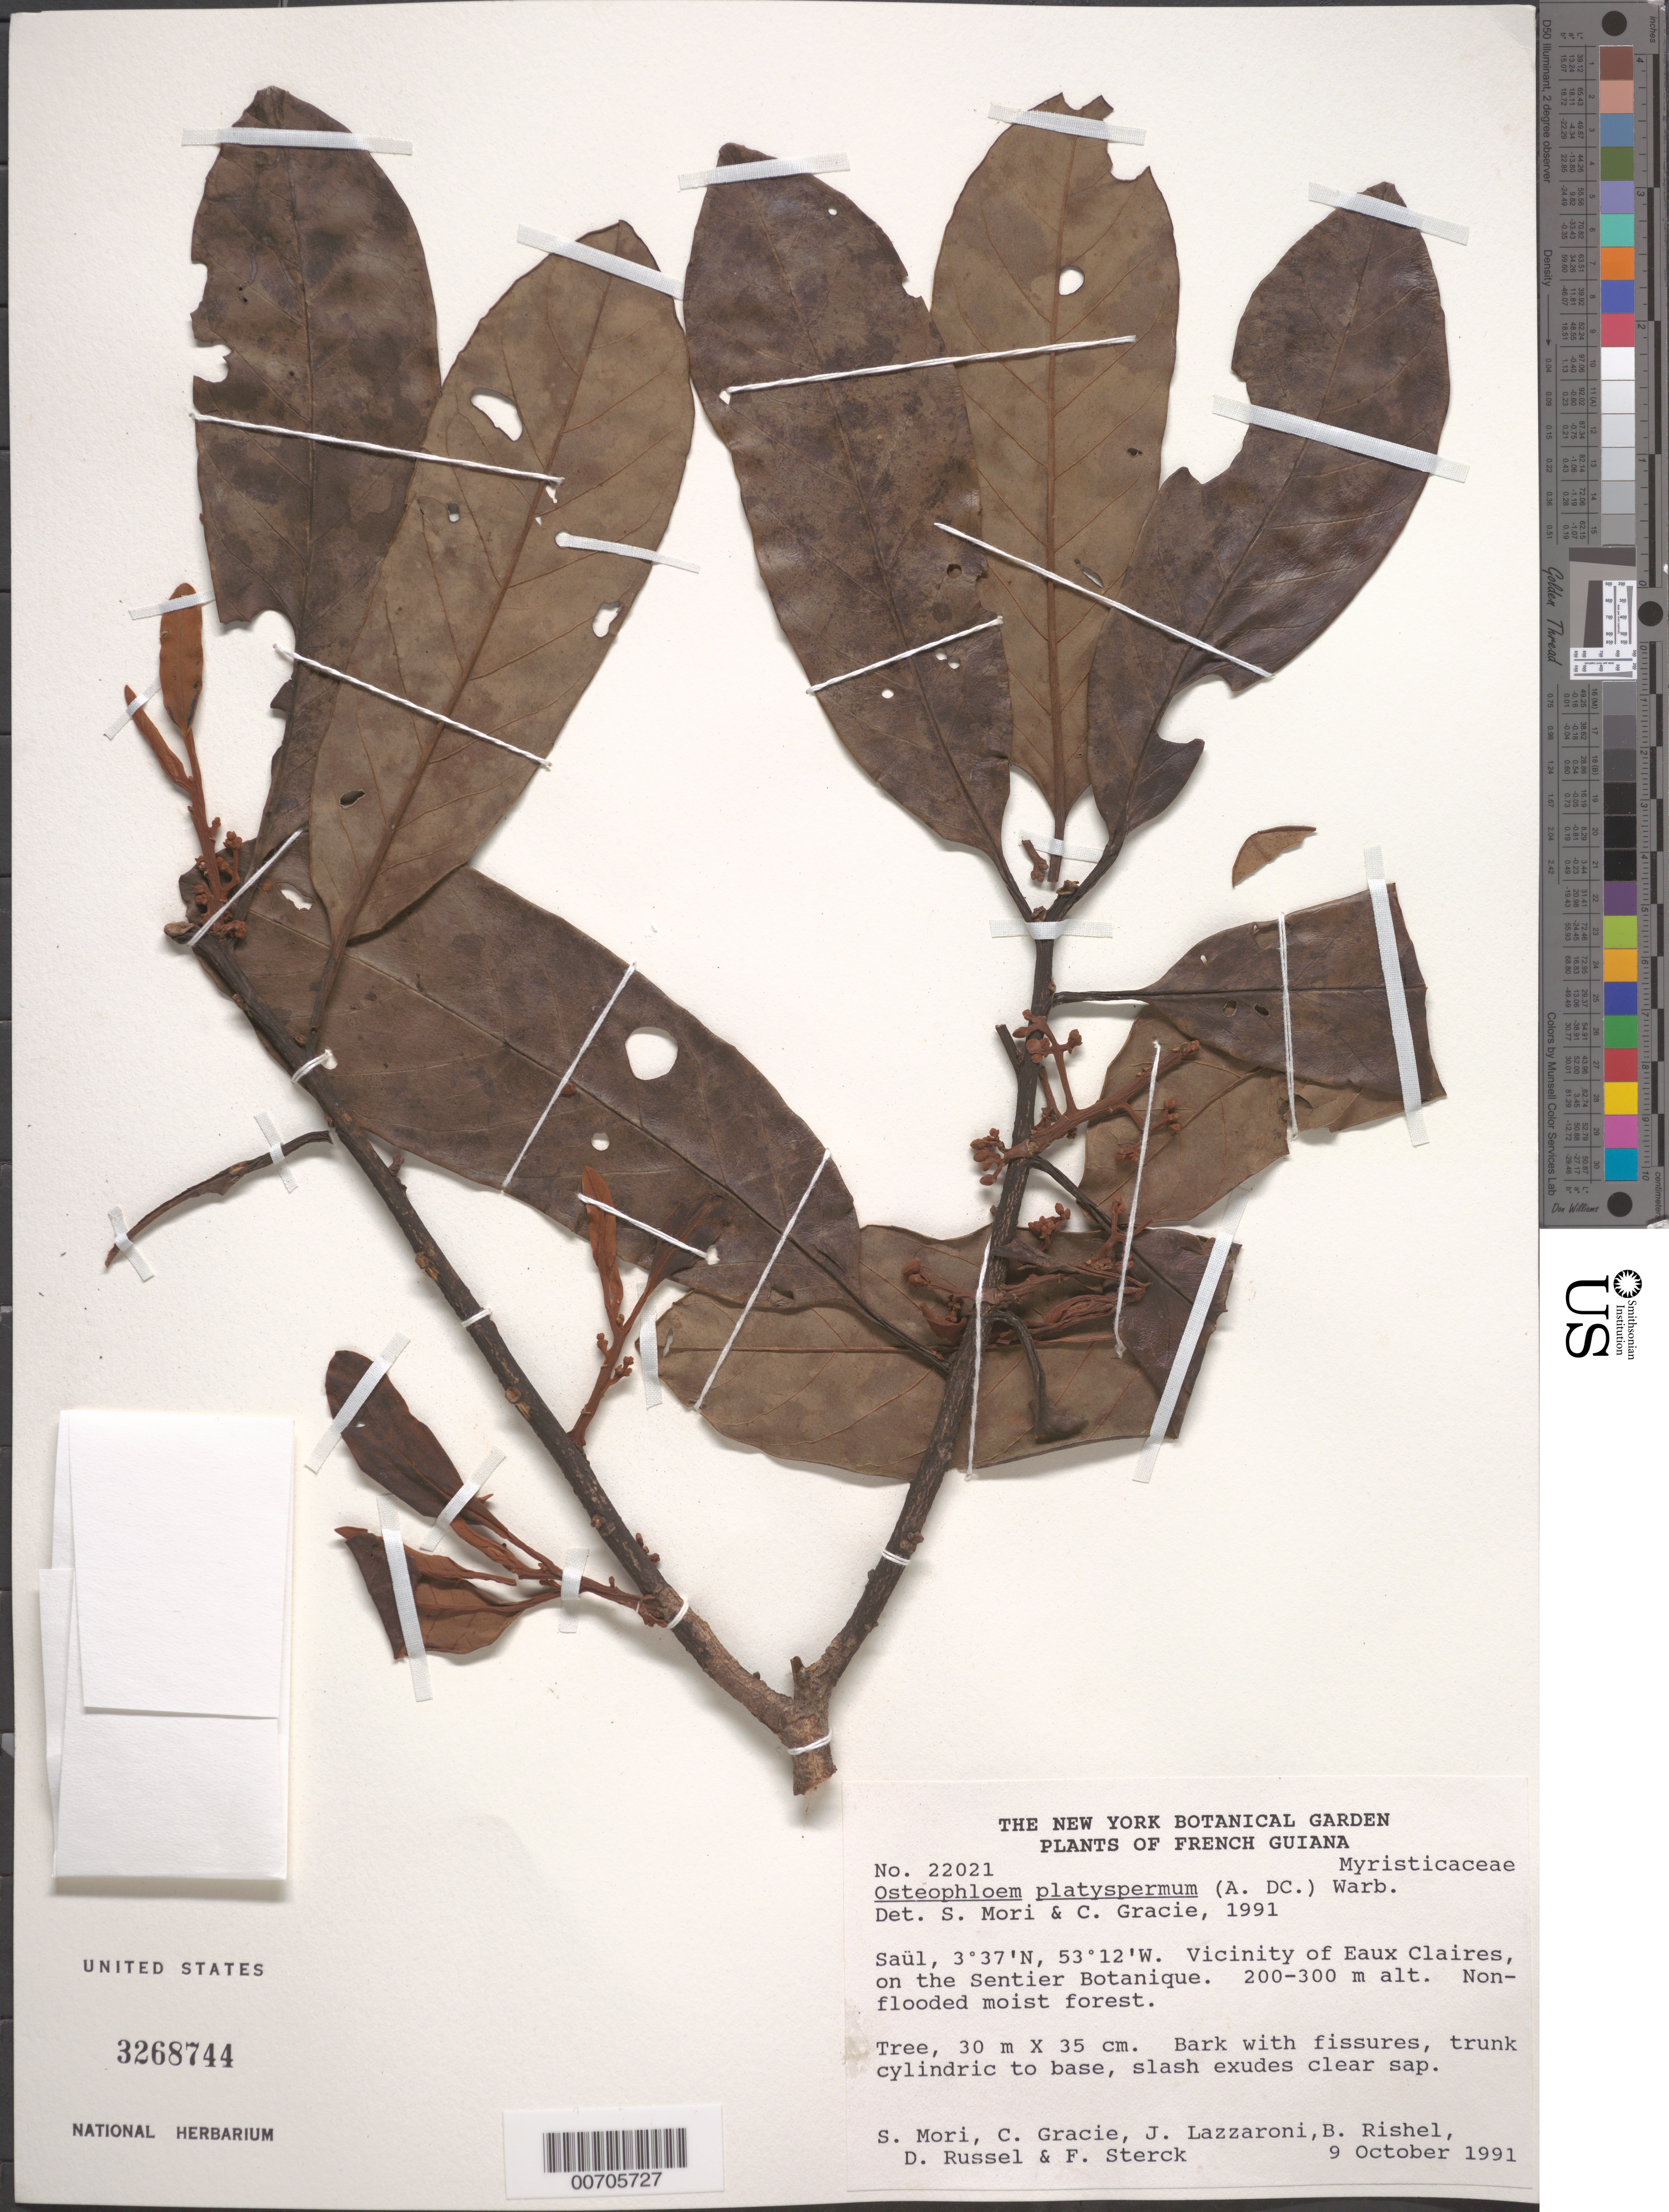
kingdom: Plantae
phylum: Tracheophyta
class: Magnoliopsida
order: Magnoliales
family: Myristicaceae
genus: Osteophloeum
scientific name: Osteophloeum platyspermum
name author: (A. DC.) Warb.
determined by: Gracie, Carol A.; Mori, Scott A.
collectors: S. Mori, C. A. Gracie, J. Lazzaroni, B. Rishel, D. Russell & F. Wright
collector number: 22021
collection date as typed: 9-Oct-91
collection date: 1991-10-09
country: French Guiana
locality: Saül, vicinity of Eaux Claires, on the Sentier Botanique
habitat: Non-flooded moist forest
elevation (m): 200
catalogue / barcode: US 3268744